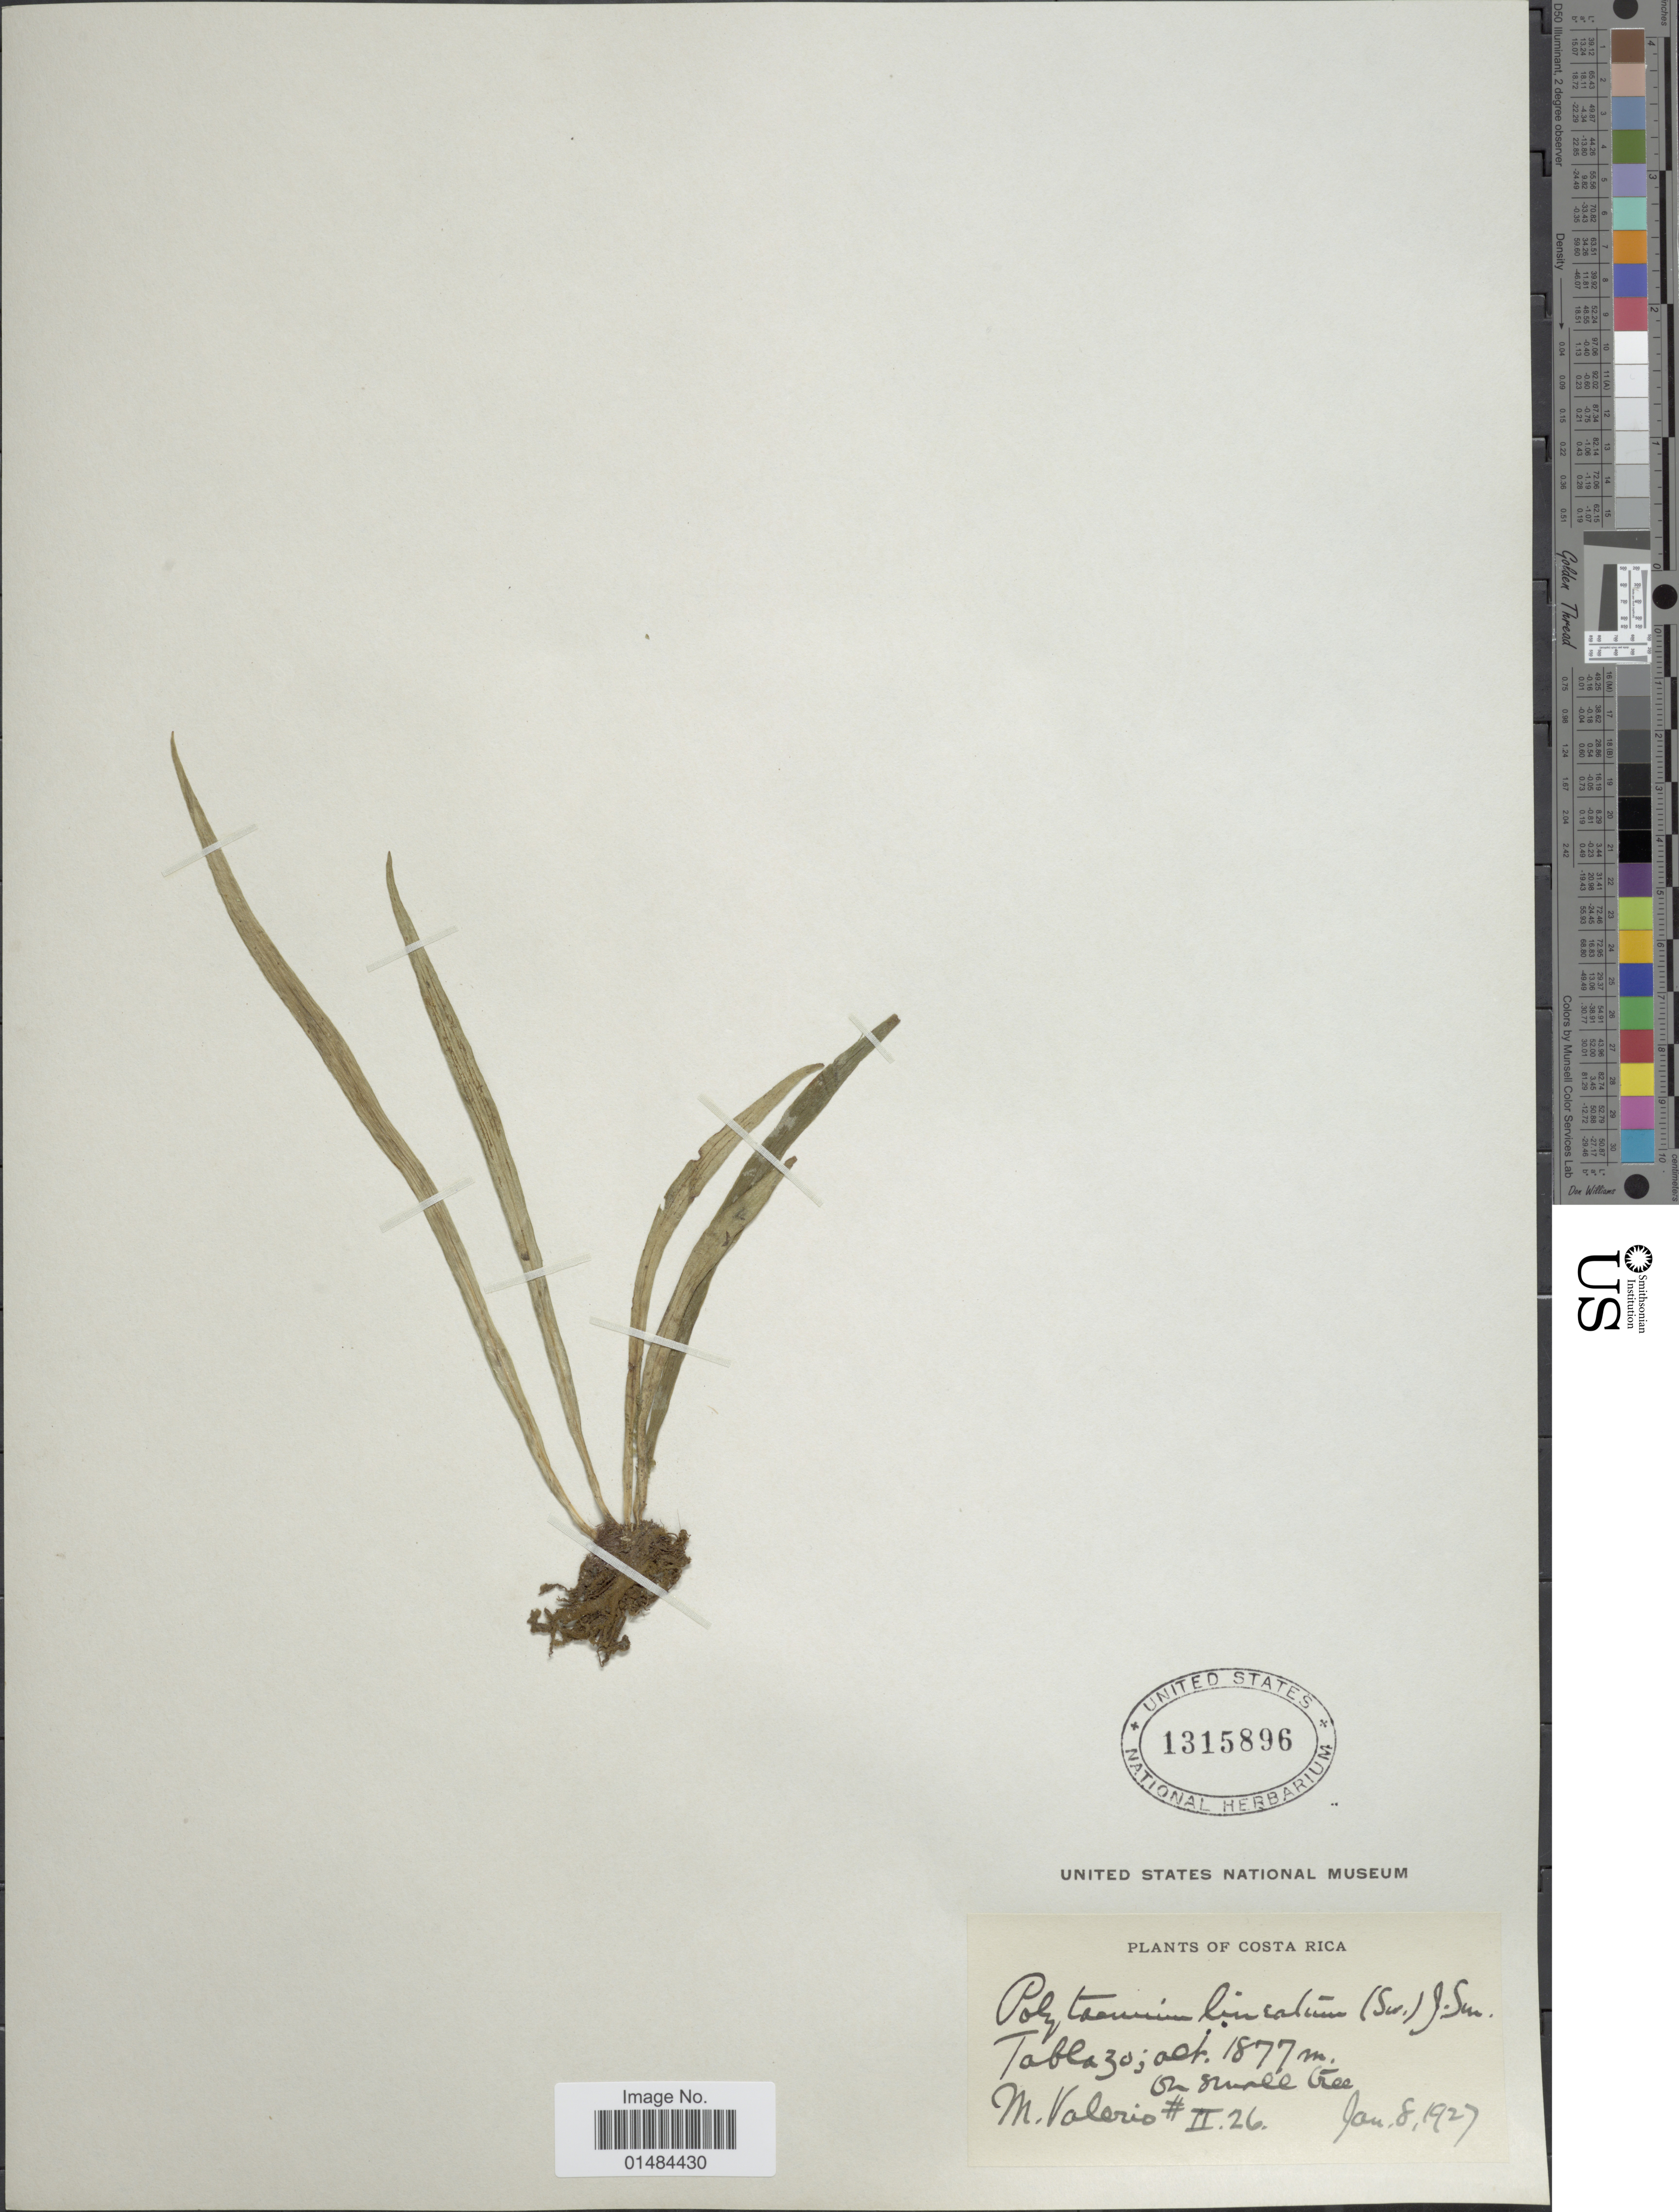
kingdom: Plantae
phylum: Tracheophyta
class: Polypodiopsida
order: Polypodiales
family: Pteridaceae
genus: Polytaenium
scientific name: Polytaenium lineatum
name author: (Sw.) J. Sm.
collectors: M. Valerio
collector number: II26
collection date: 1927-01-08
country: Costa Rica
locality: Costa Rica, Tablazo.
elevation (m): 1877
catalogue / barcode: US 1315896